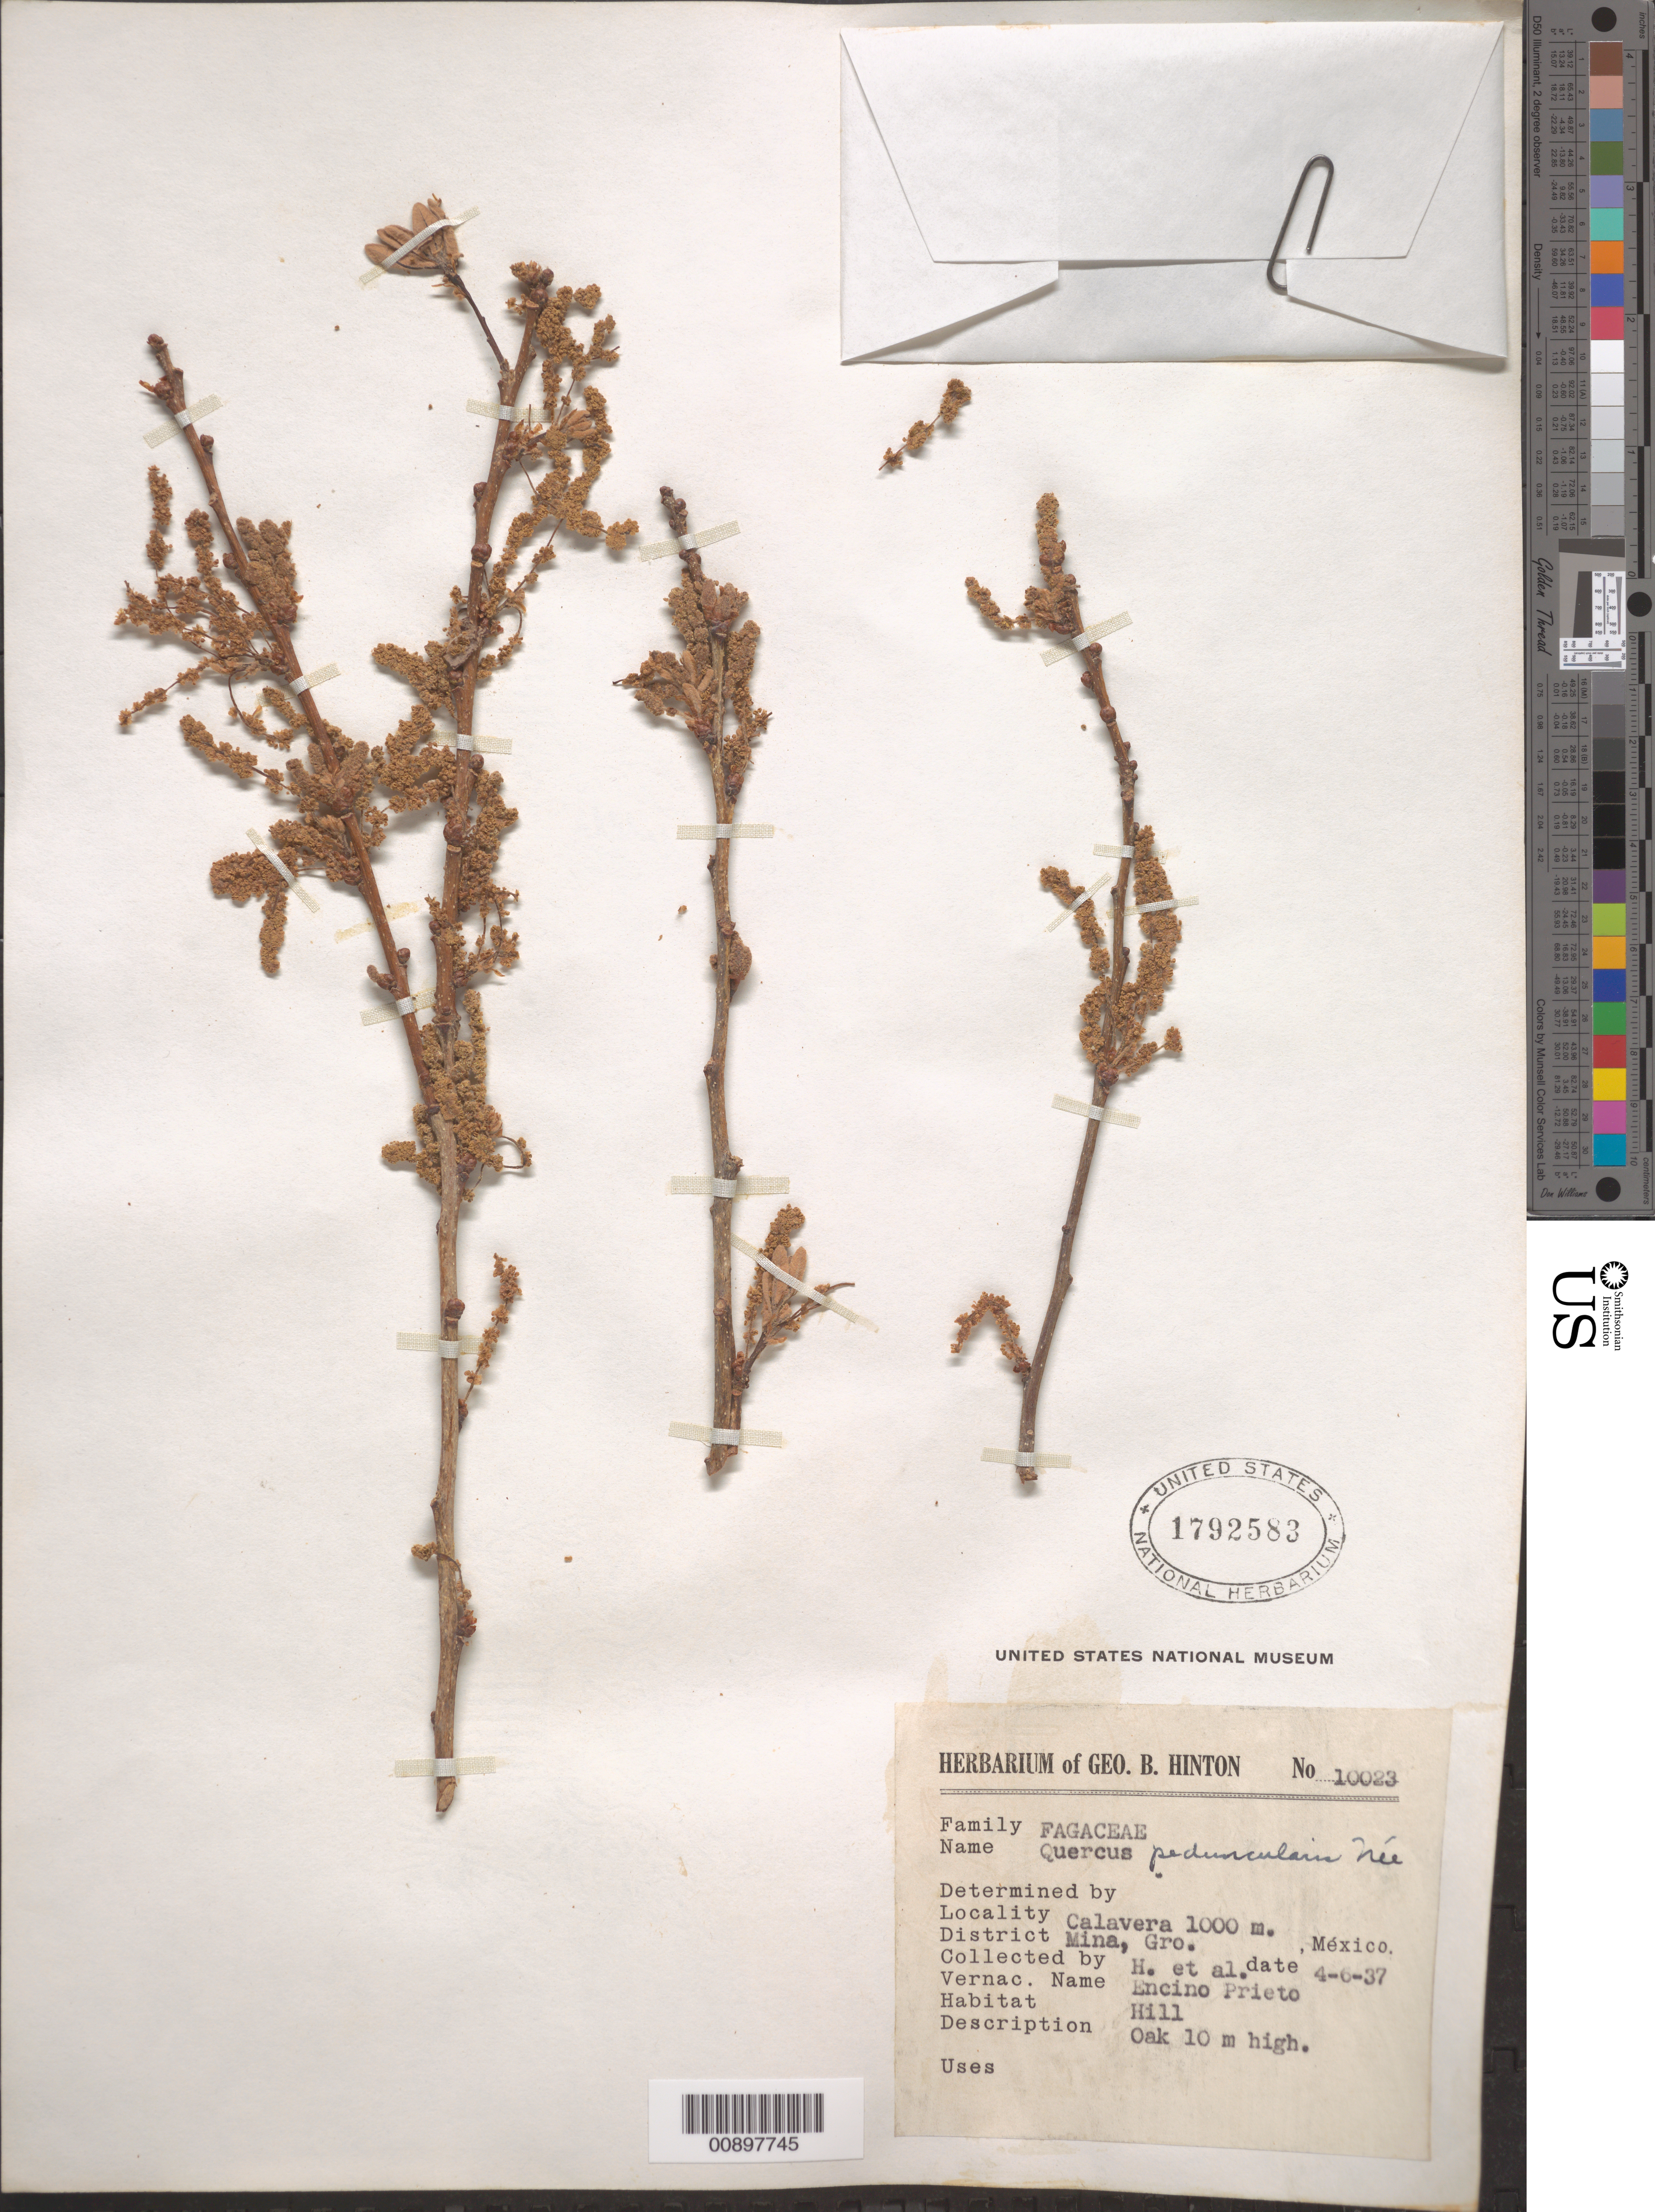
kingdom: Plantae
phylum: Tracheophyta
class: Magnoliopsida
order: Fagales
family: Fagaceae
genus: Quercus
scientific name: Quercus peduncularis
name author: Née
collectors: G. B. Hinton & et al.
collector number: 10023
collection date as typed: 06 Apr 1937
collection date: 1937-04-06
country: Mexico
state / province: Guerrero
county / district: Mina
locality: Calavera, District of Mina, State of Guerrero.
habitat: Hill.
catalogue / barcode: US 1792583